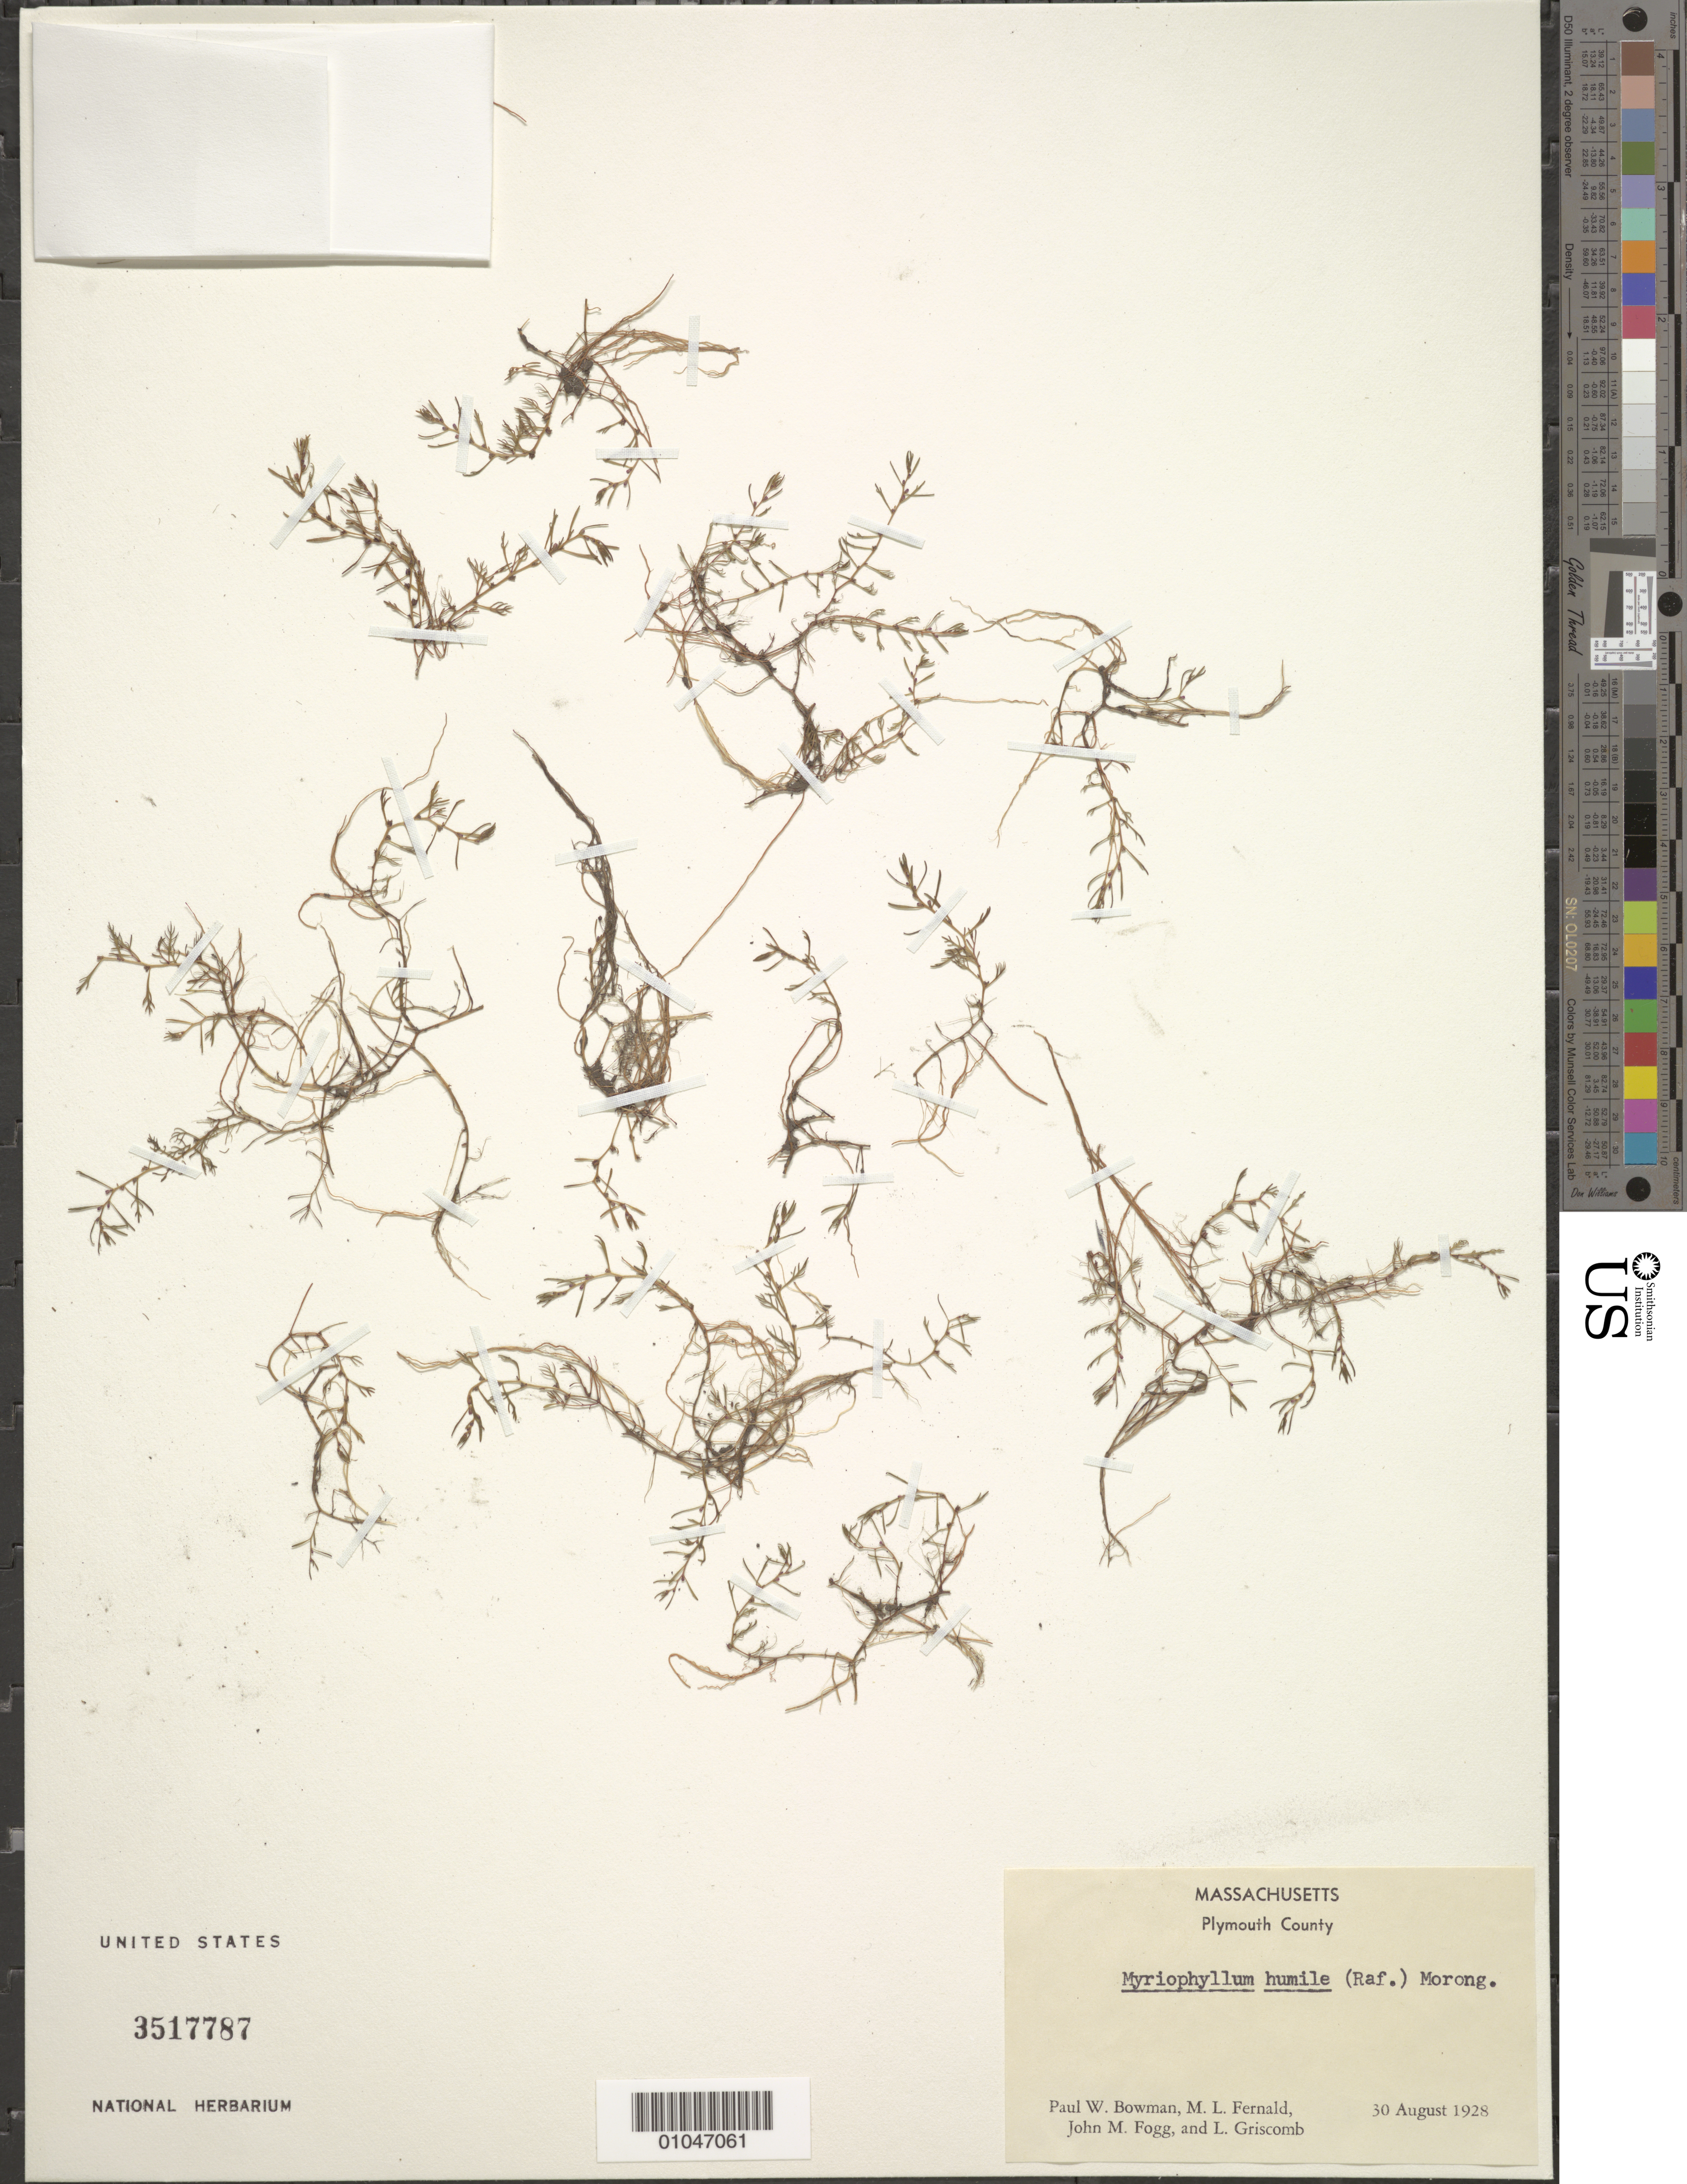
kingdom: Plantae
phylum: Tracheophyta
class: Magnoliopsida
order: Saxifragales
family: Haloragaceae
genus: Myriophyllum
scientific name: Myriophyllum humile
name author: (Raf.) Morong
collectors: P. Bowman, M. L. Fernald, J. Fogg & L. Griscomb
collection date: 1928-08-30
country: United States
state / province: Massachusetts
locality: Plymouth County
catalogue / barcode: US 3517787